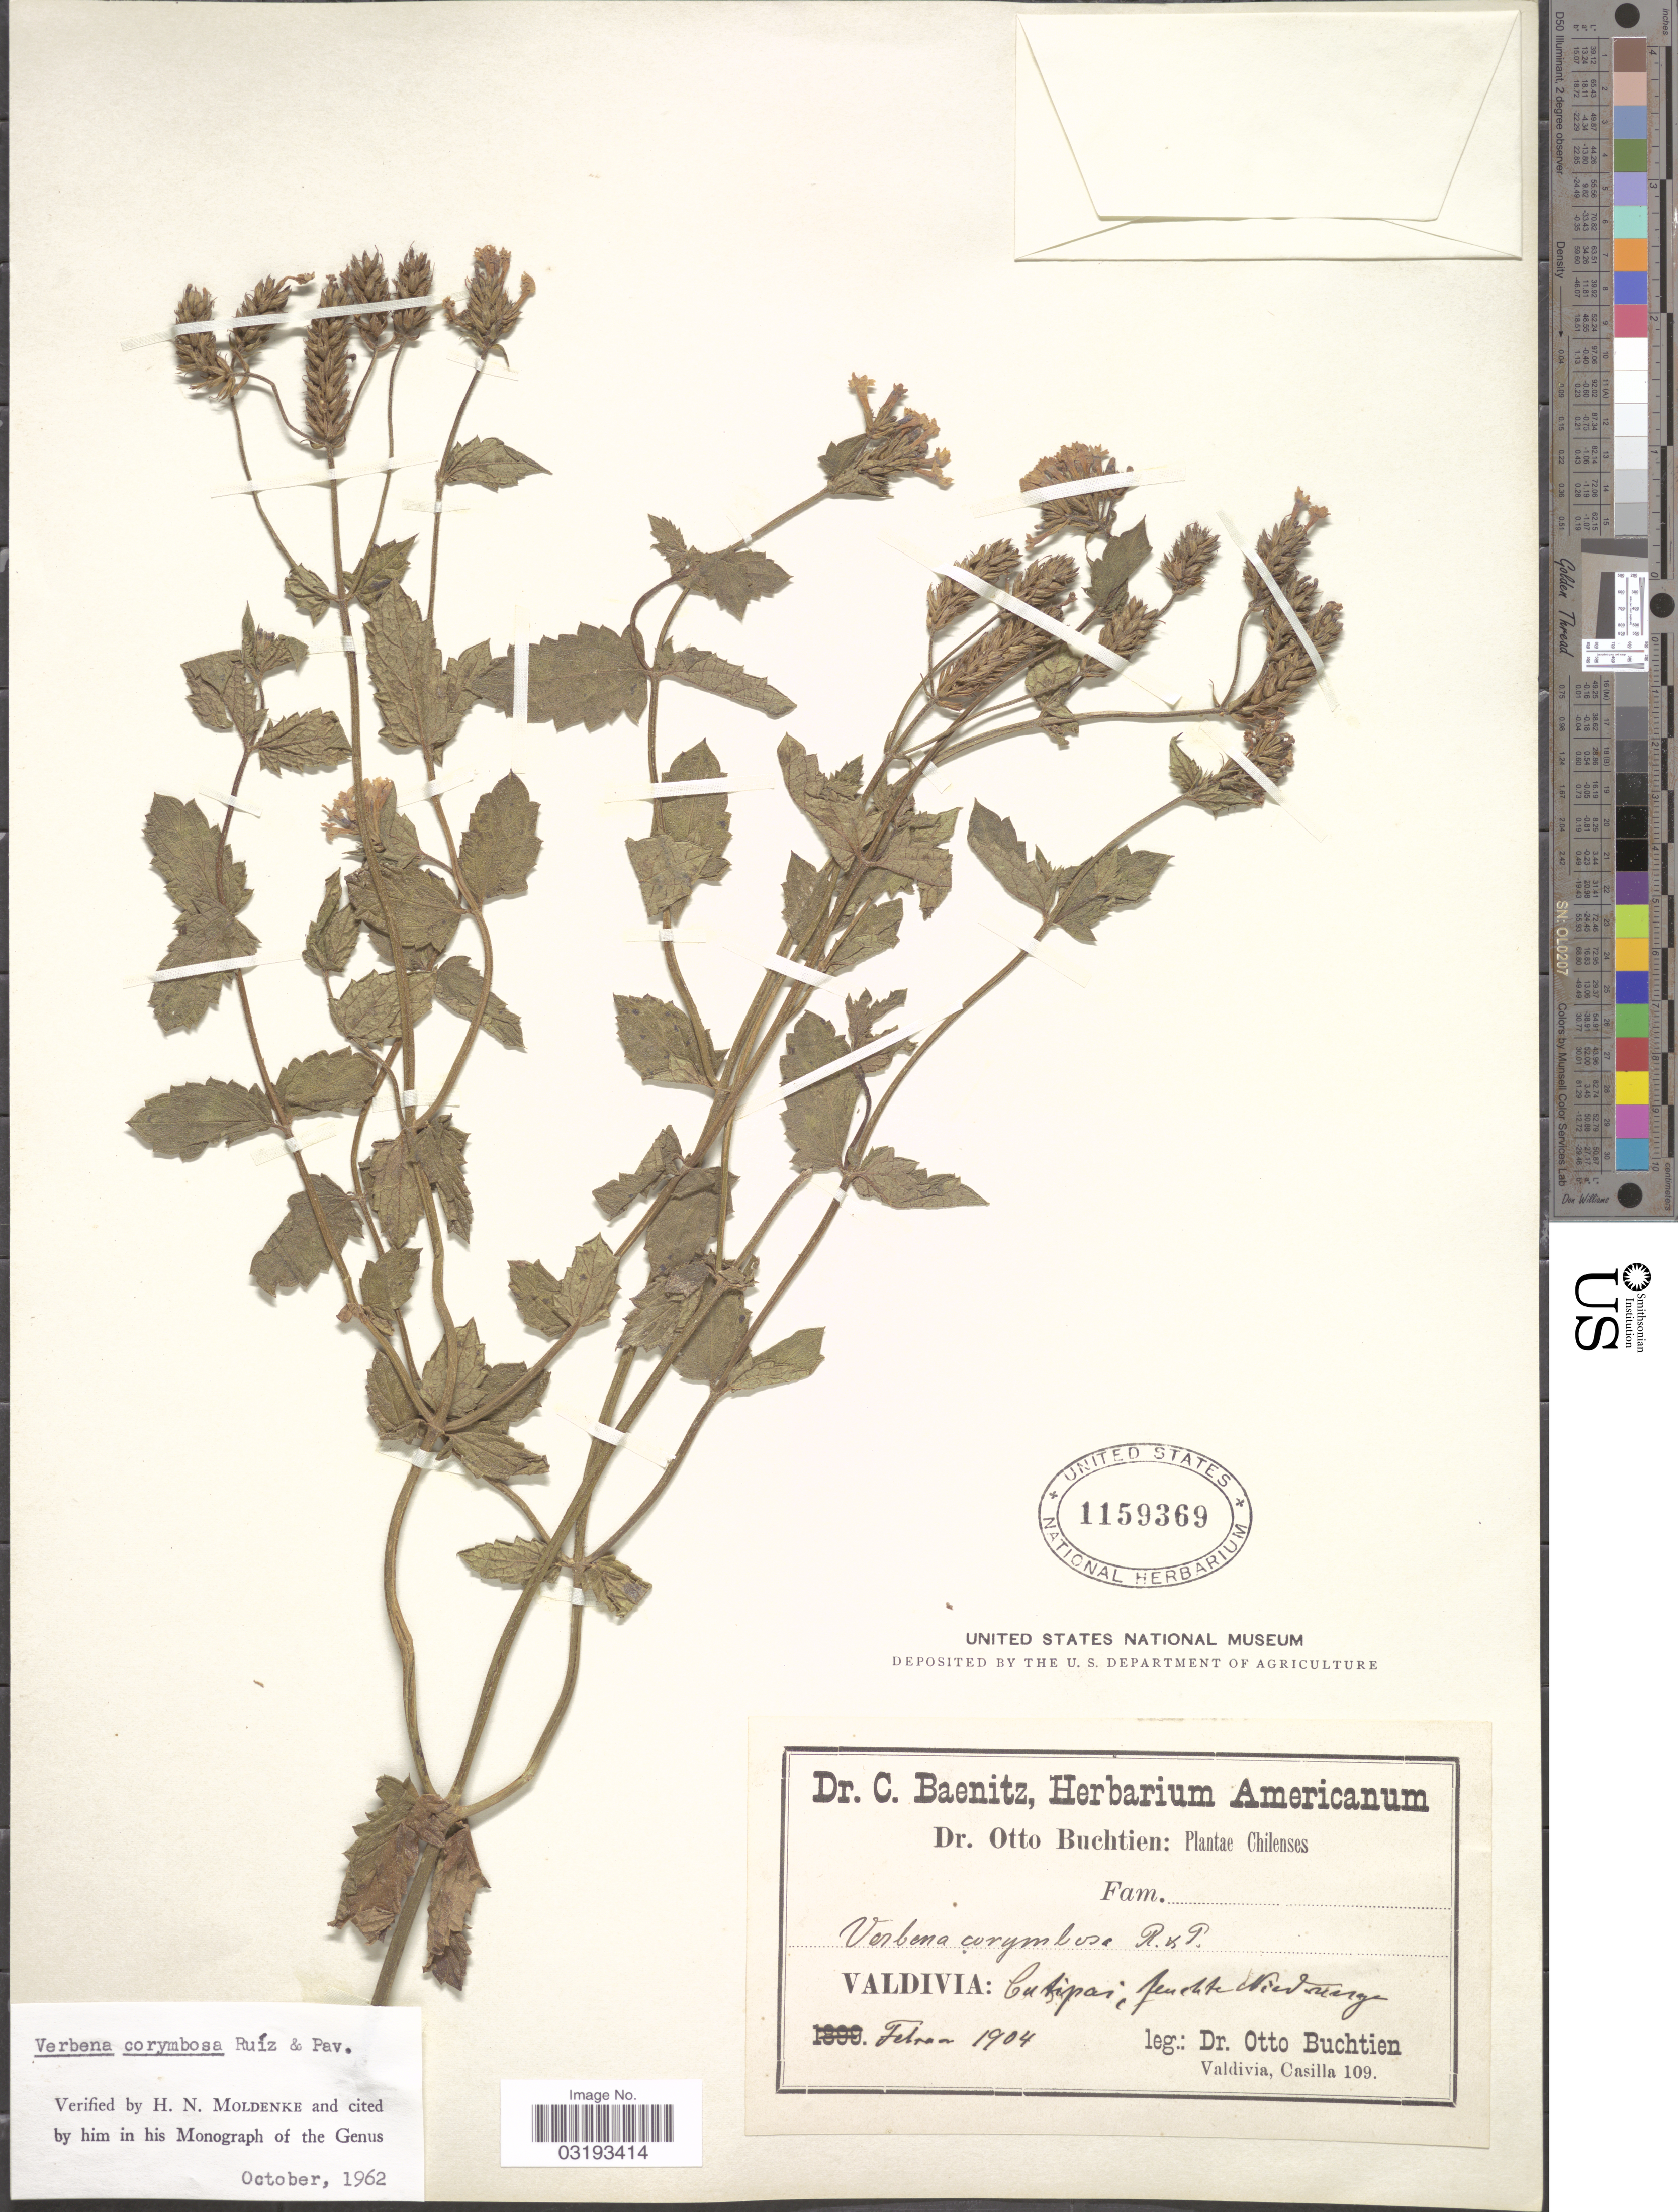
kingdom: Plantae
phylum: Tracheophyta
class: Magnoliopsida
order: Lamiales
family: Verbenaceae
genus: Verbena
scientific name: Verbena corymbosa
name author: Ruiz & Pav.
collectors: O. Buchtien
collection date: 1904-02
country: Chile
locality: Valdivia: Cutipai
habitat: feuchte niederung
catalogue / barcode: US 1159369